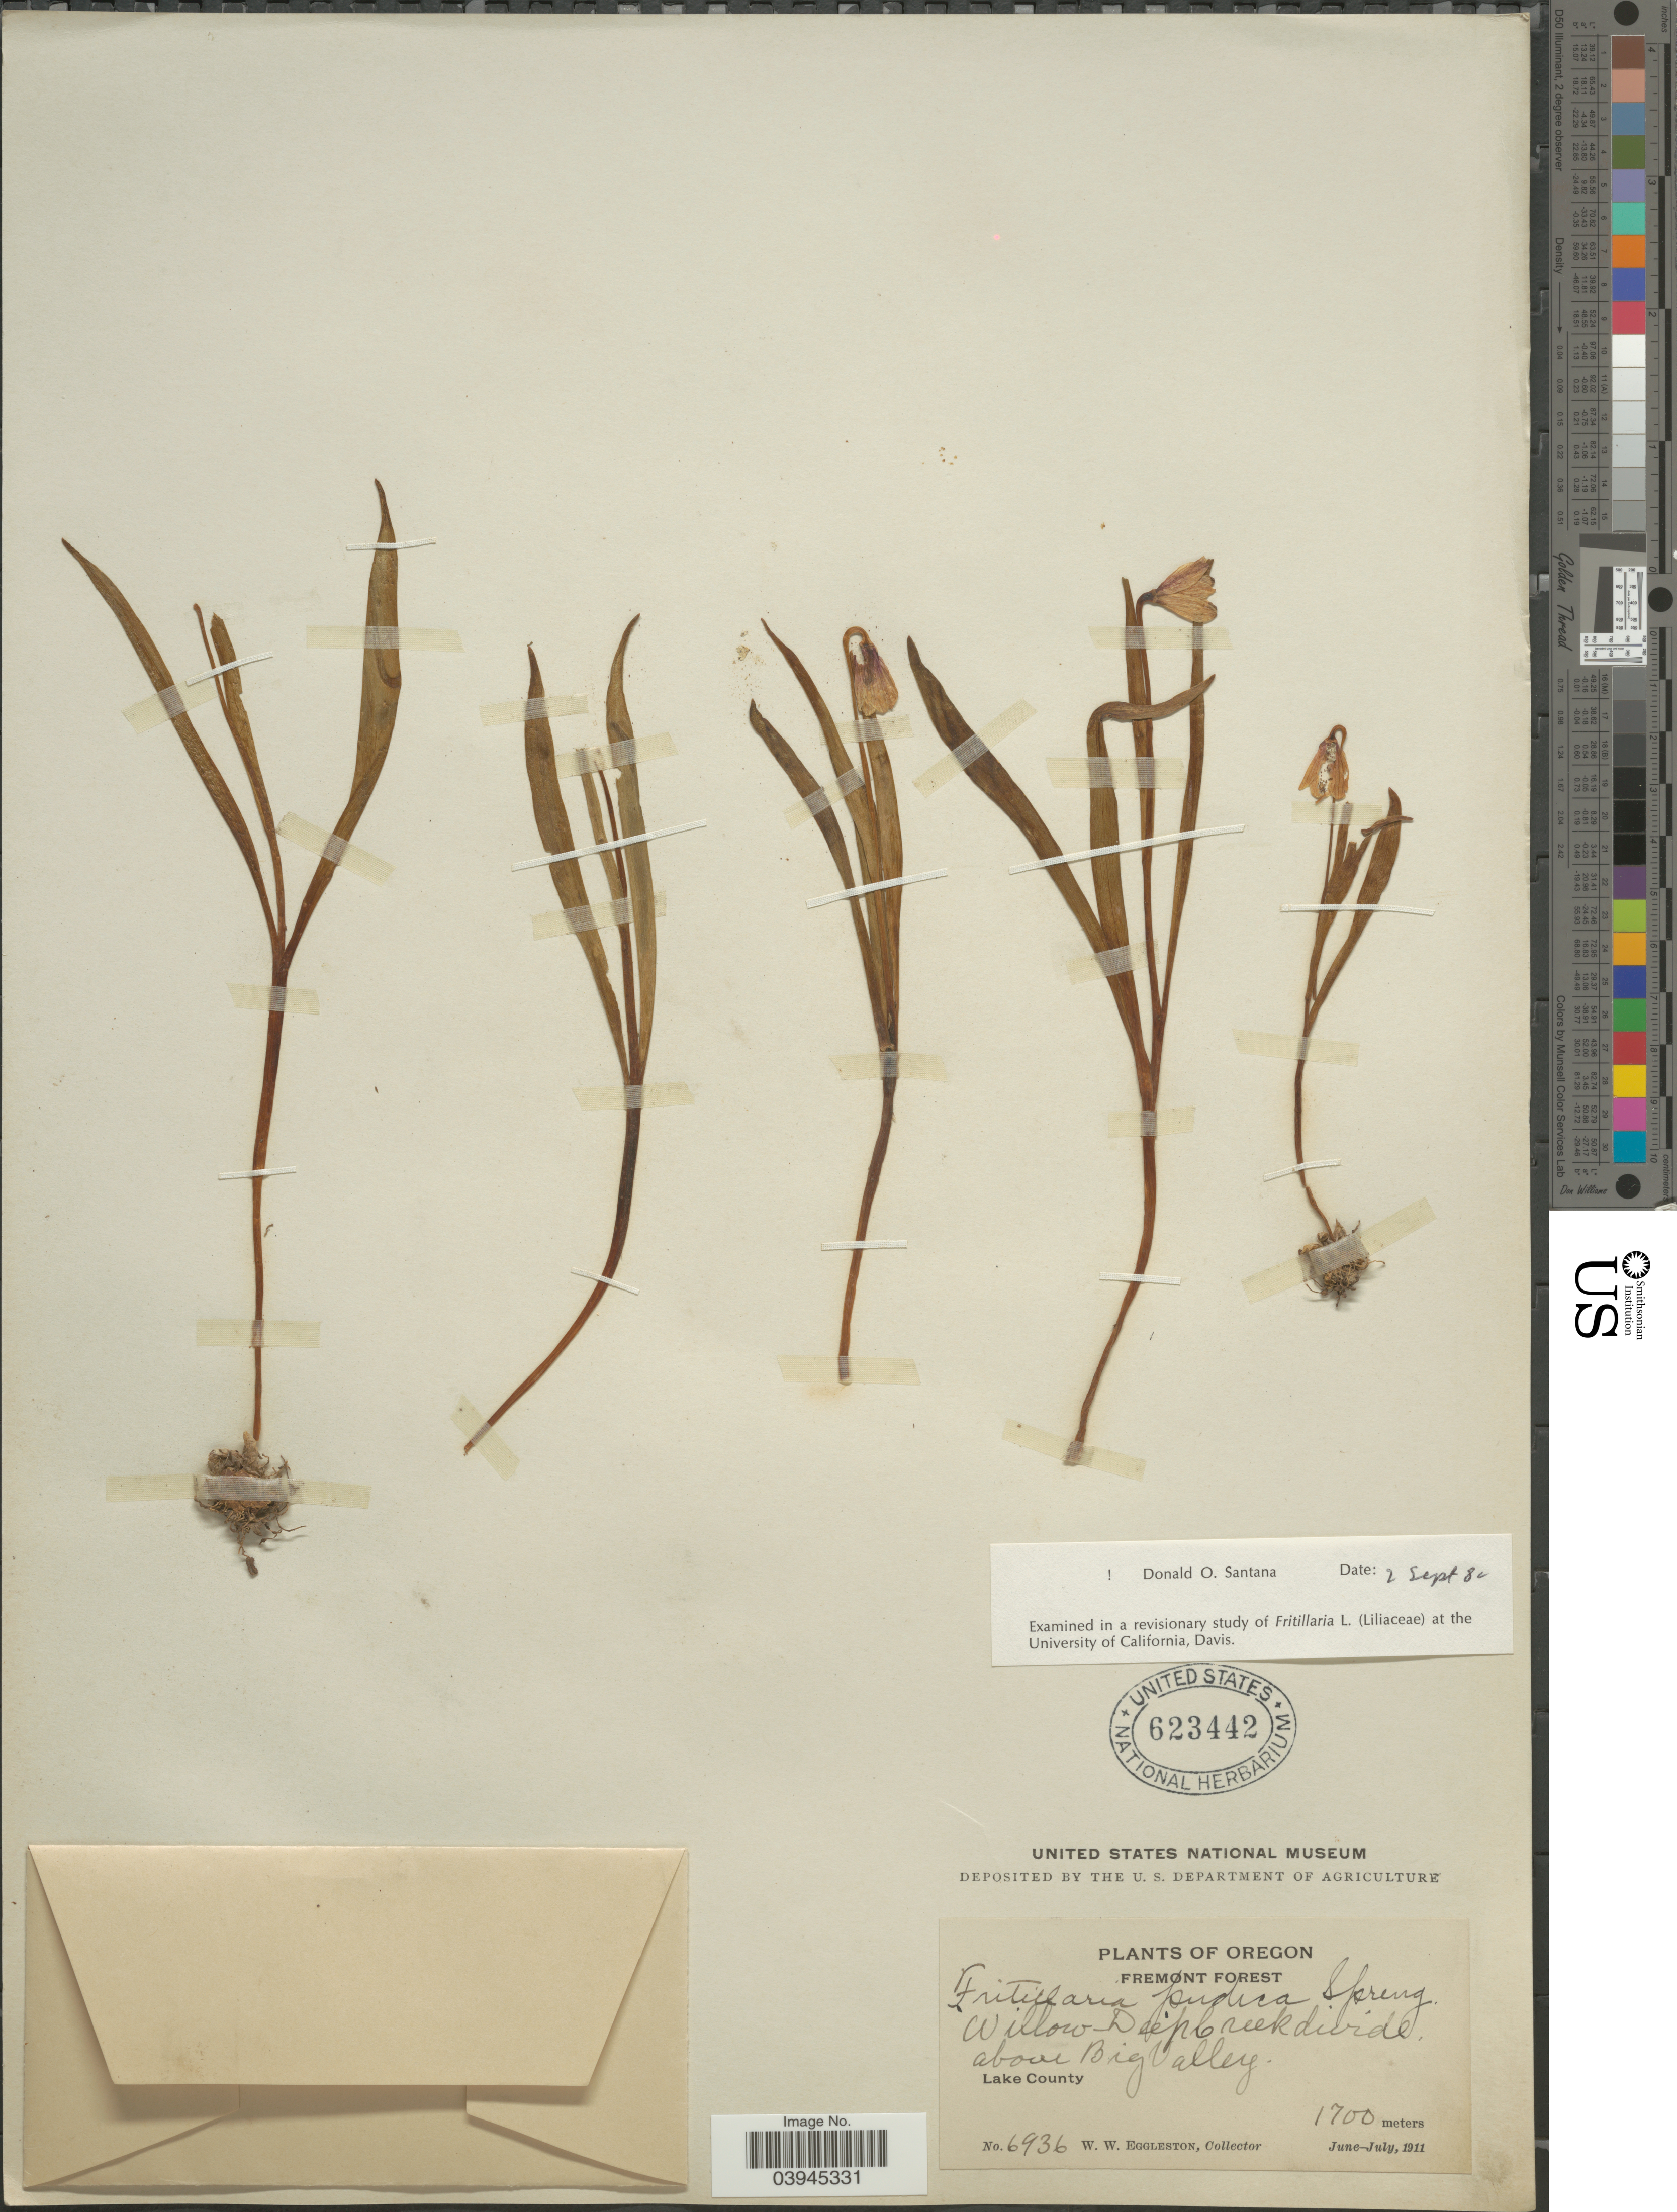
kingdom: Plantae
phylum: Tracheophyta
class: Liliopsida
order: Liliales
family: Liliaceae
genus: Fritillaria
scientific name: Fritillaria pudica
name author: (Pursh) Spreng.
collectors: W. W. Eggleston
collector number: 6936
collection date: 1911-06/1911-07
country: United States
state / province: Oregon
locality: Fremont Forest. Willow-Deep Creek divide above Big Valley. Lake County.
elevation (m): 1700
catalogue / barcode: US 623442